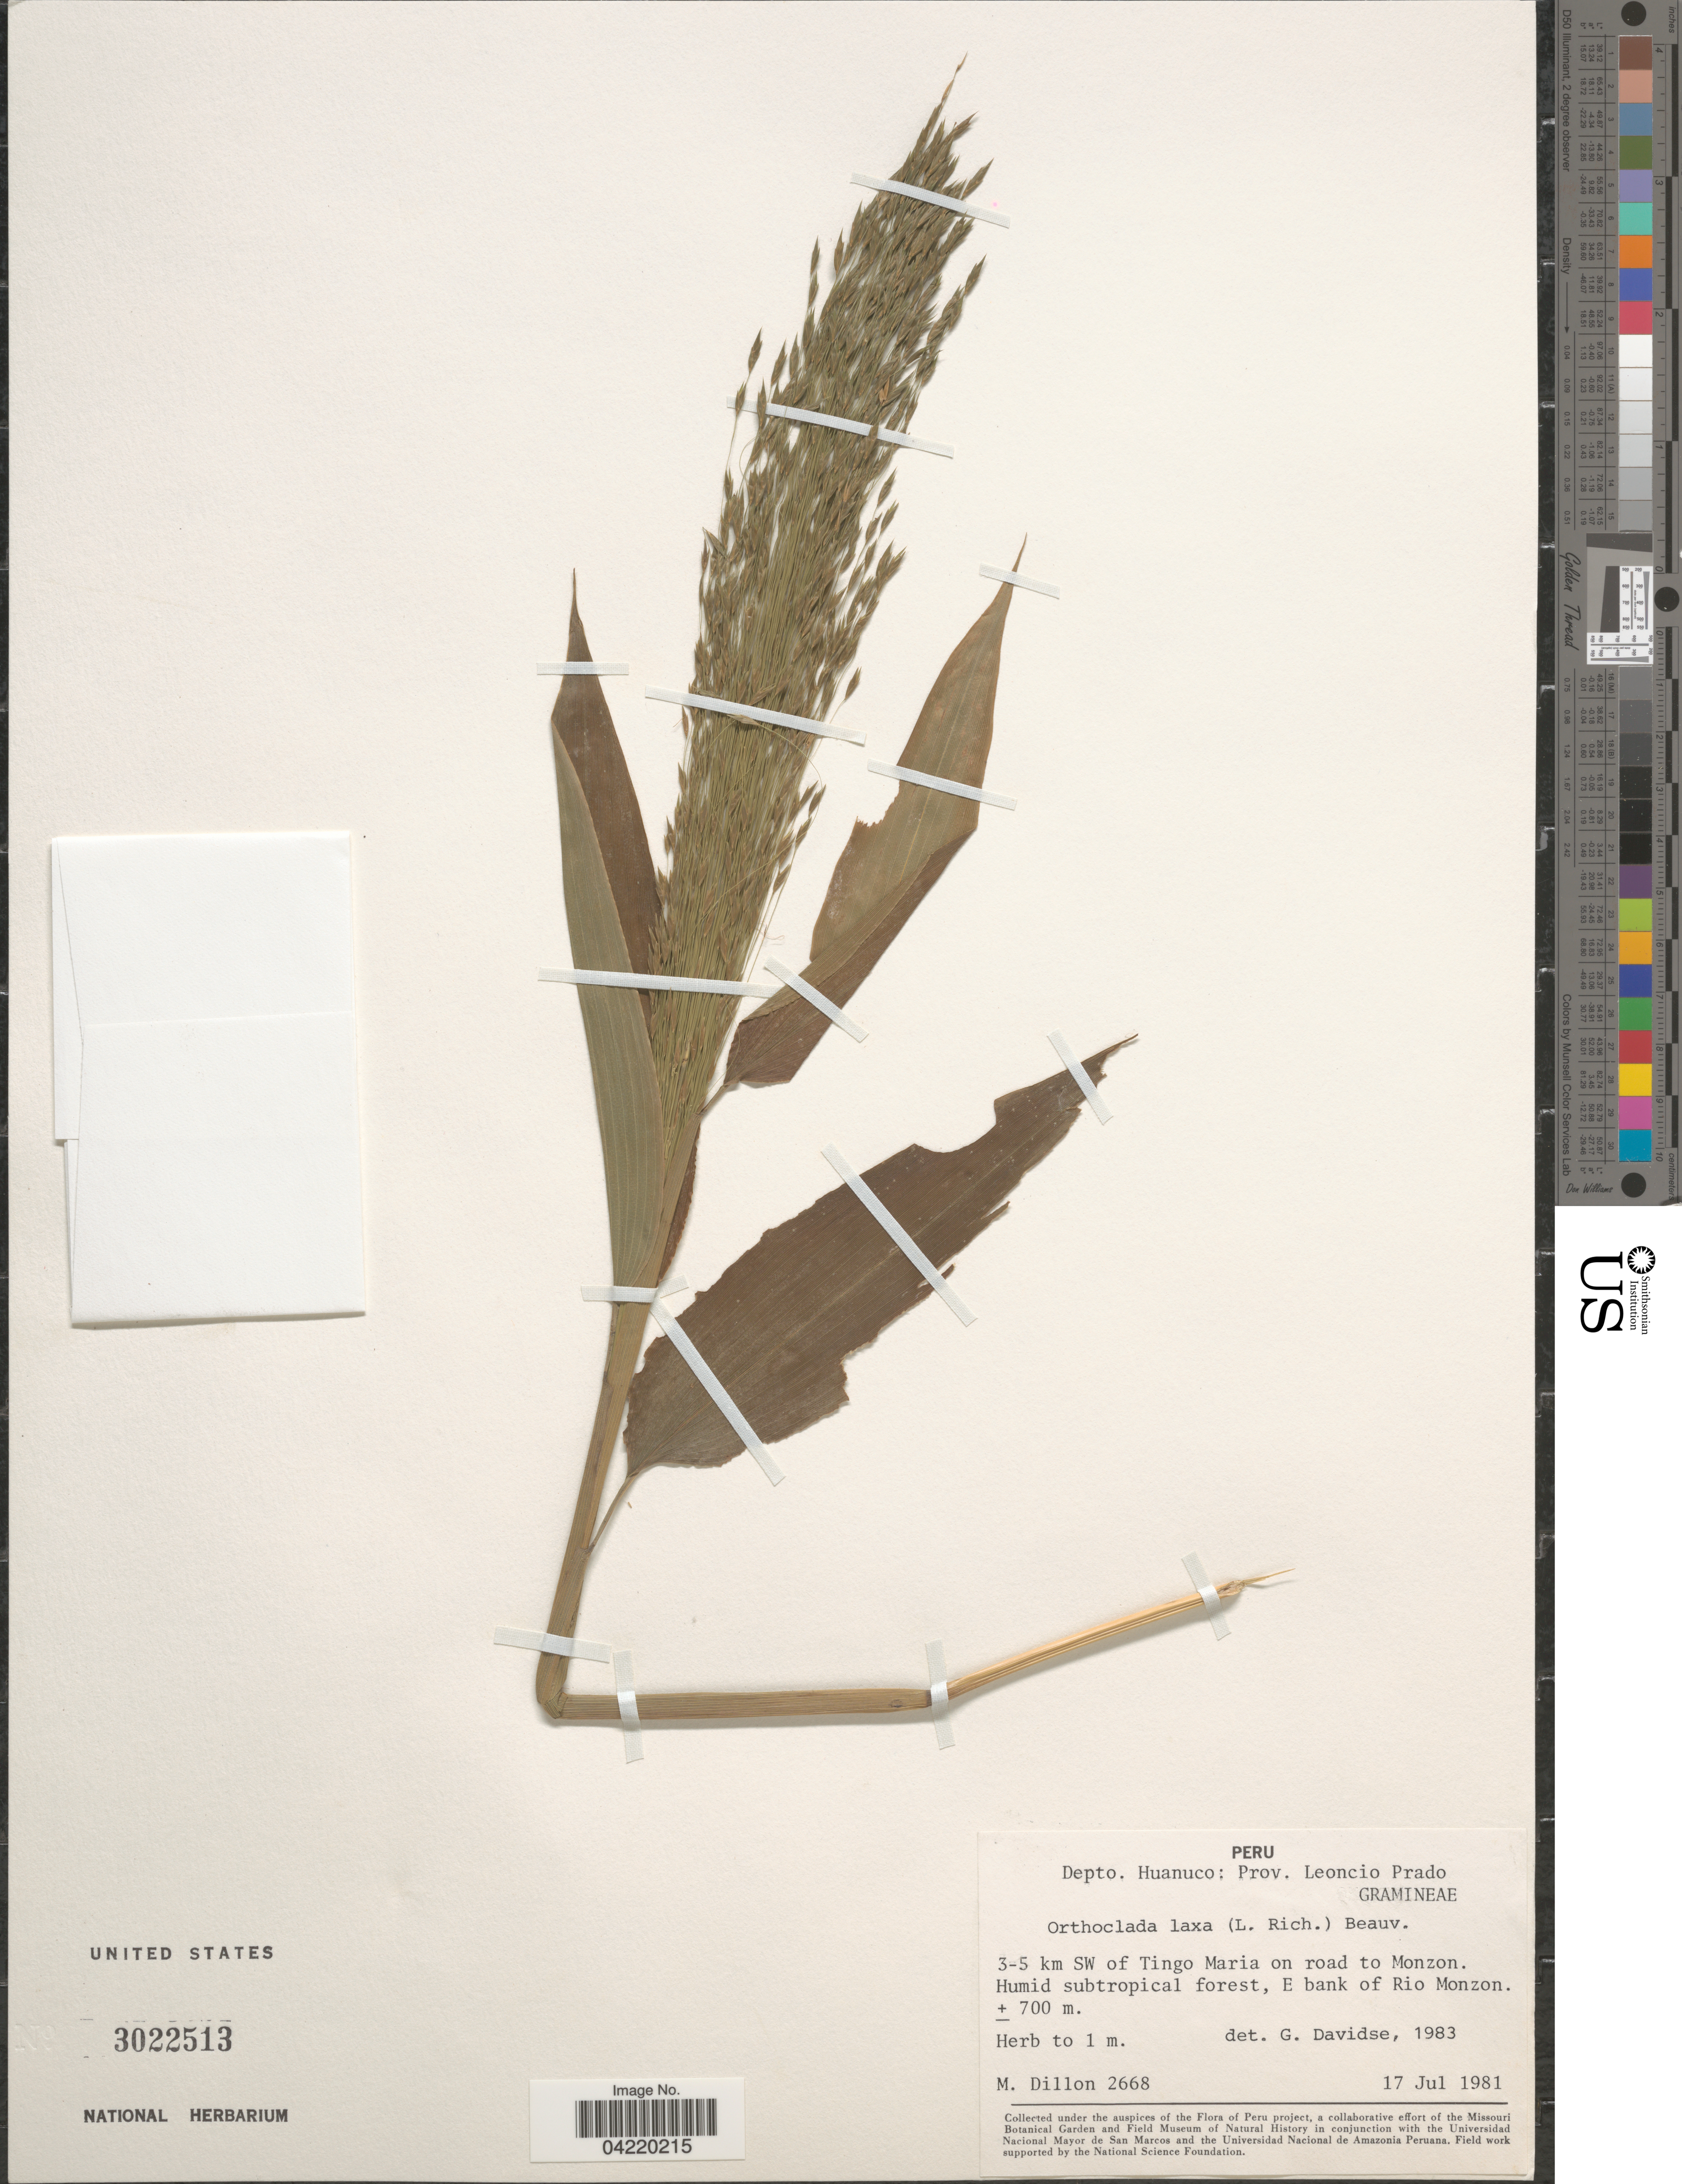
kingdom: Plantae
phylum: Tracheophyta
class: Liliopsida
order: Poales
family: Poaceae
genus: Orthoclada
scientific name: Orthoclada laxa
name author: P. Beauv.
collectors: M. O. Dillon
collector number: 2668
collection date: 1981-07-17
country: Peru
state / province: Huánuco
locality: Depto. Huanuco: Prov. Leoncio Prado. 3-5 km SW of Tingo Maria on road to Monzon. Humid subtropical forest, E bank of Rio Monzon.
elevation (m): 700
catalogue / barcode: US 3022513